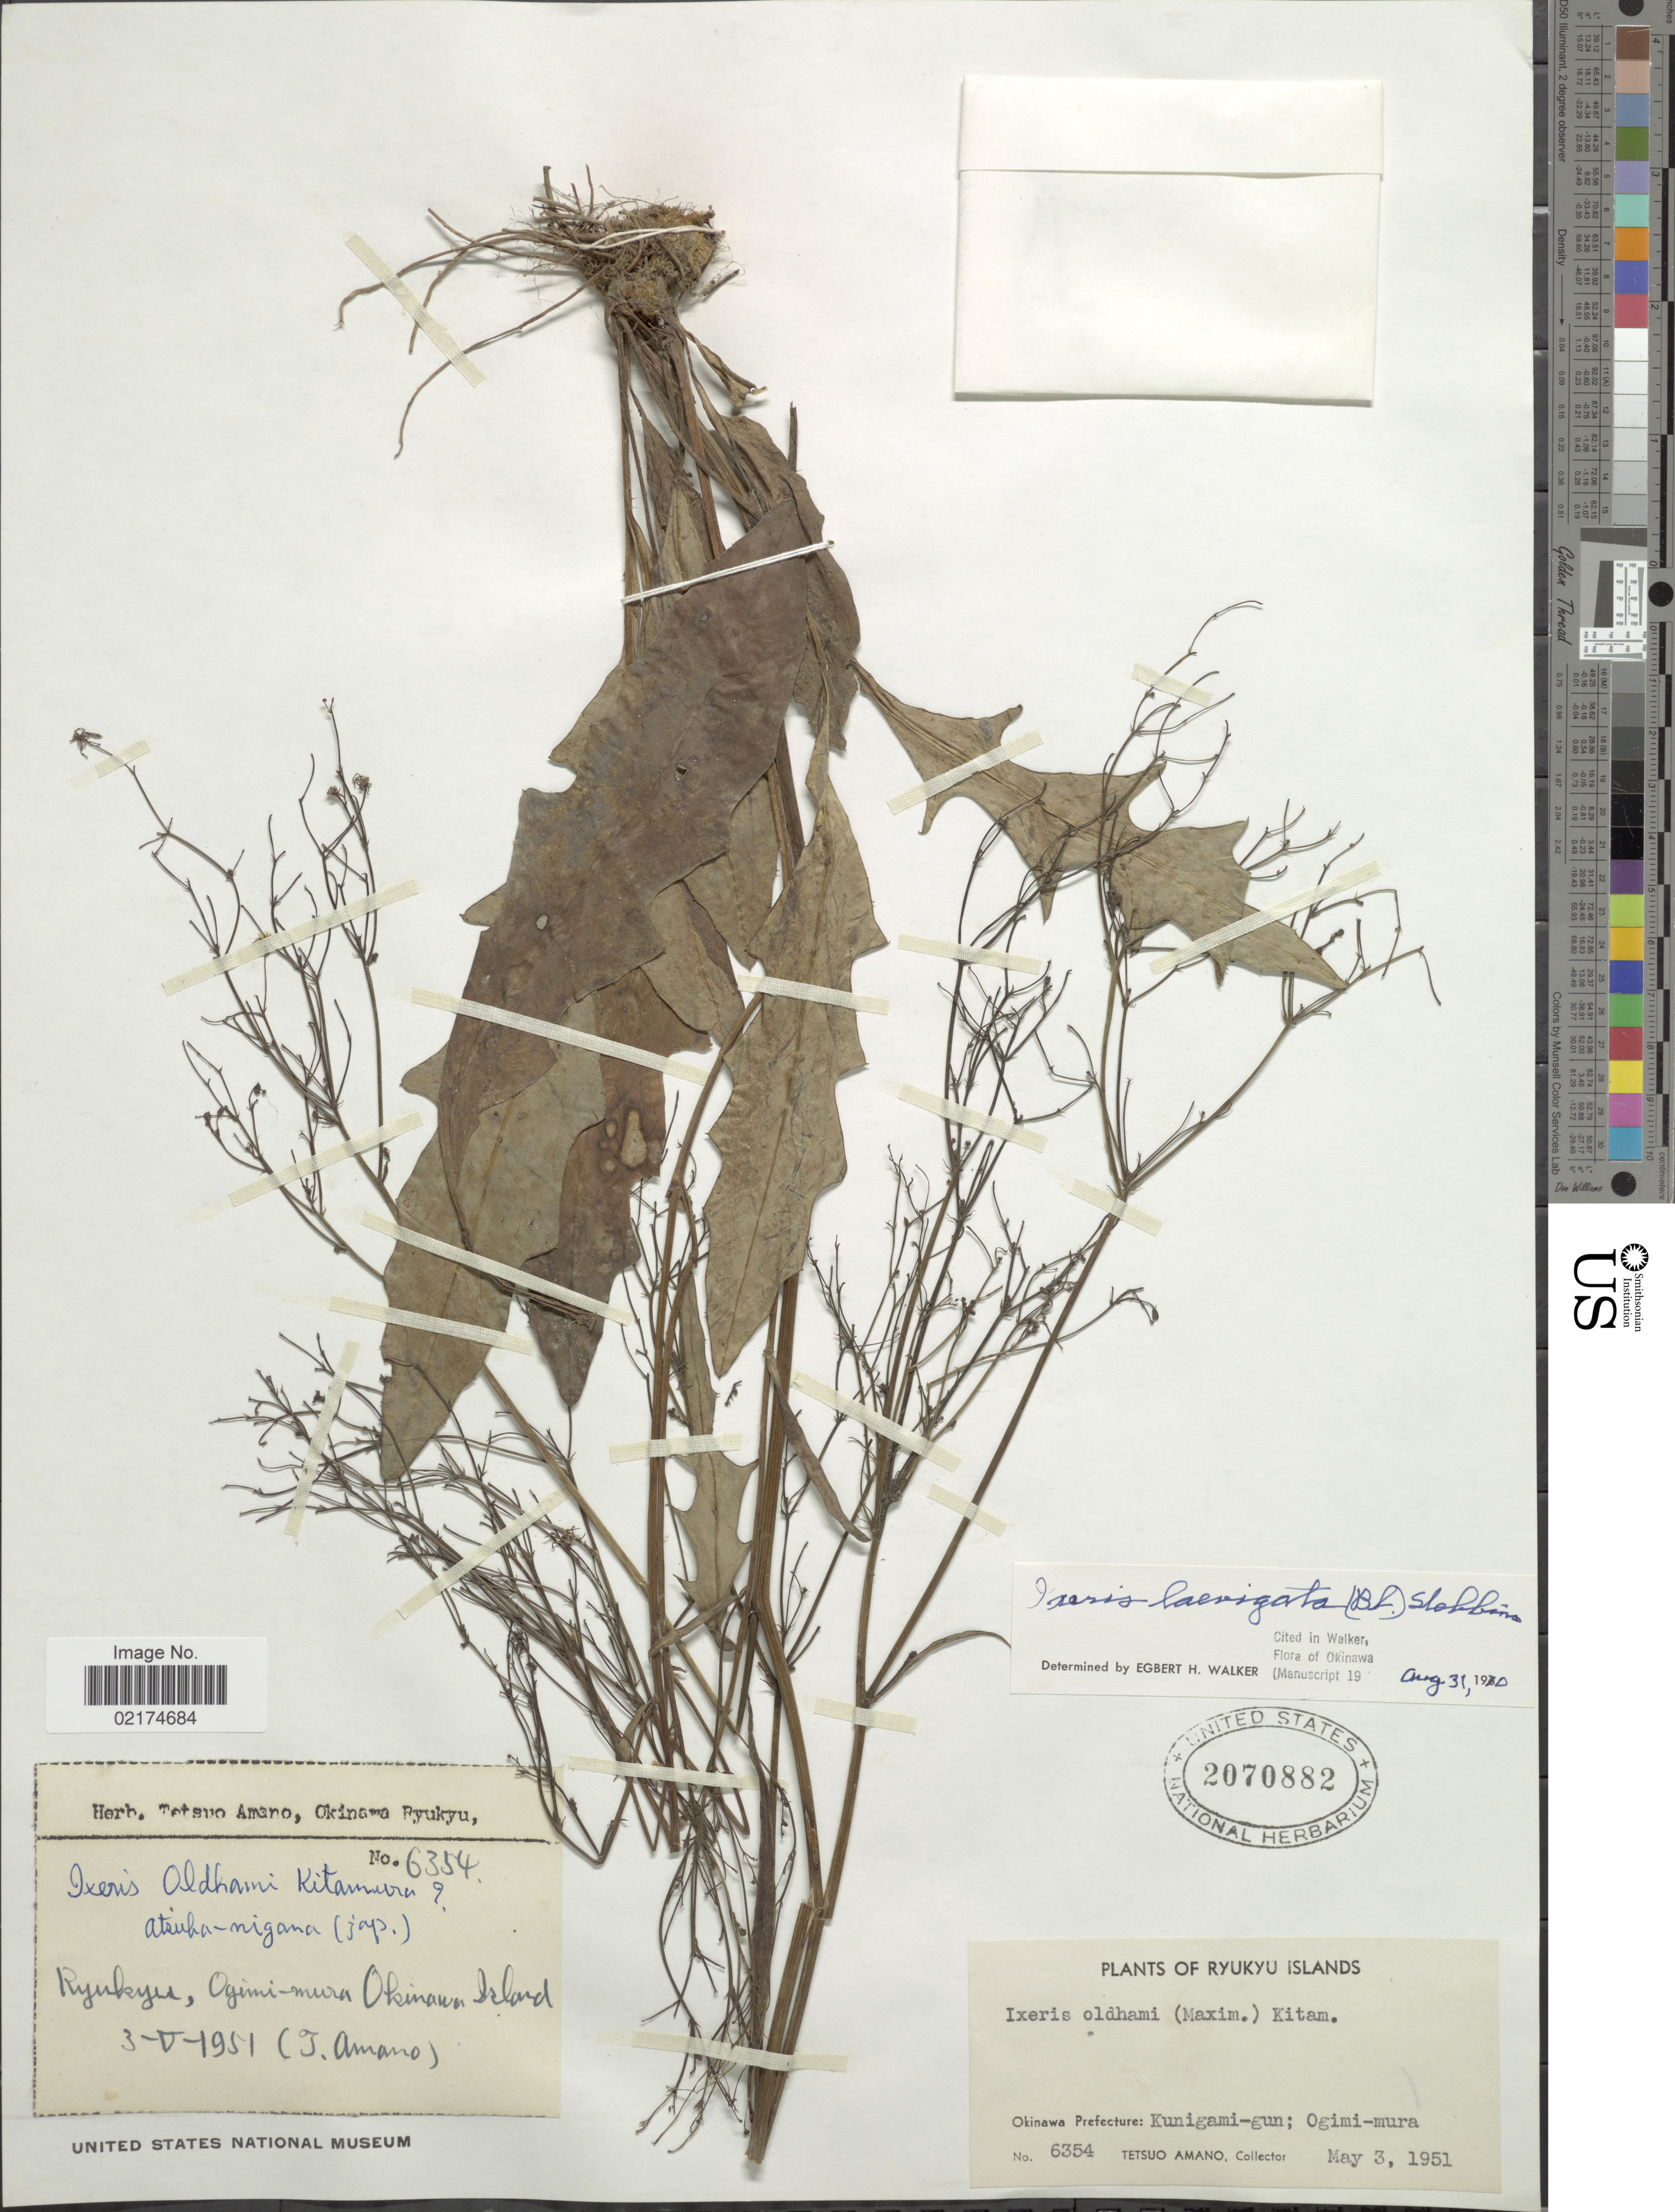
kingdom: Plantae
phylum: Tracheophyta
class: Magnoliopsida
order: Asterales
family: Asteraceae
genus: Ixeridium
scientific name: Ixeridium laevigatum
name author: (Blume) Pak & Kawano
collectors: T. Amano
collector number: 6354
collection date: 1951-05-03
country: Japan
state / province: Okinawa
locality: Ryukyu Islands, Kunigami-gun; Ogimi-mura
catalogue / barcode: US 2070882